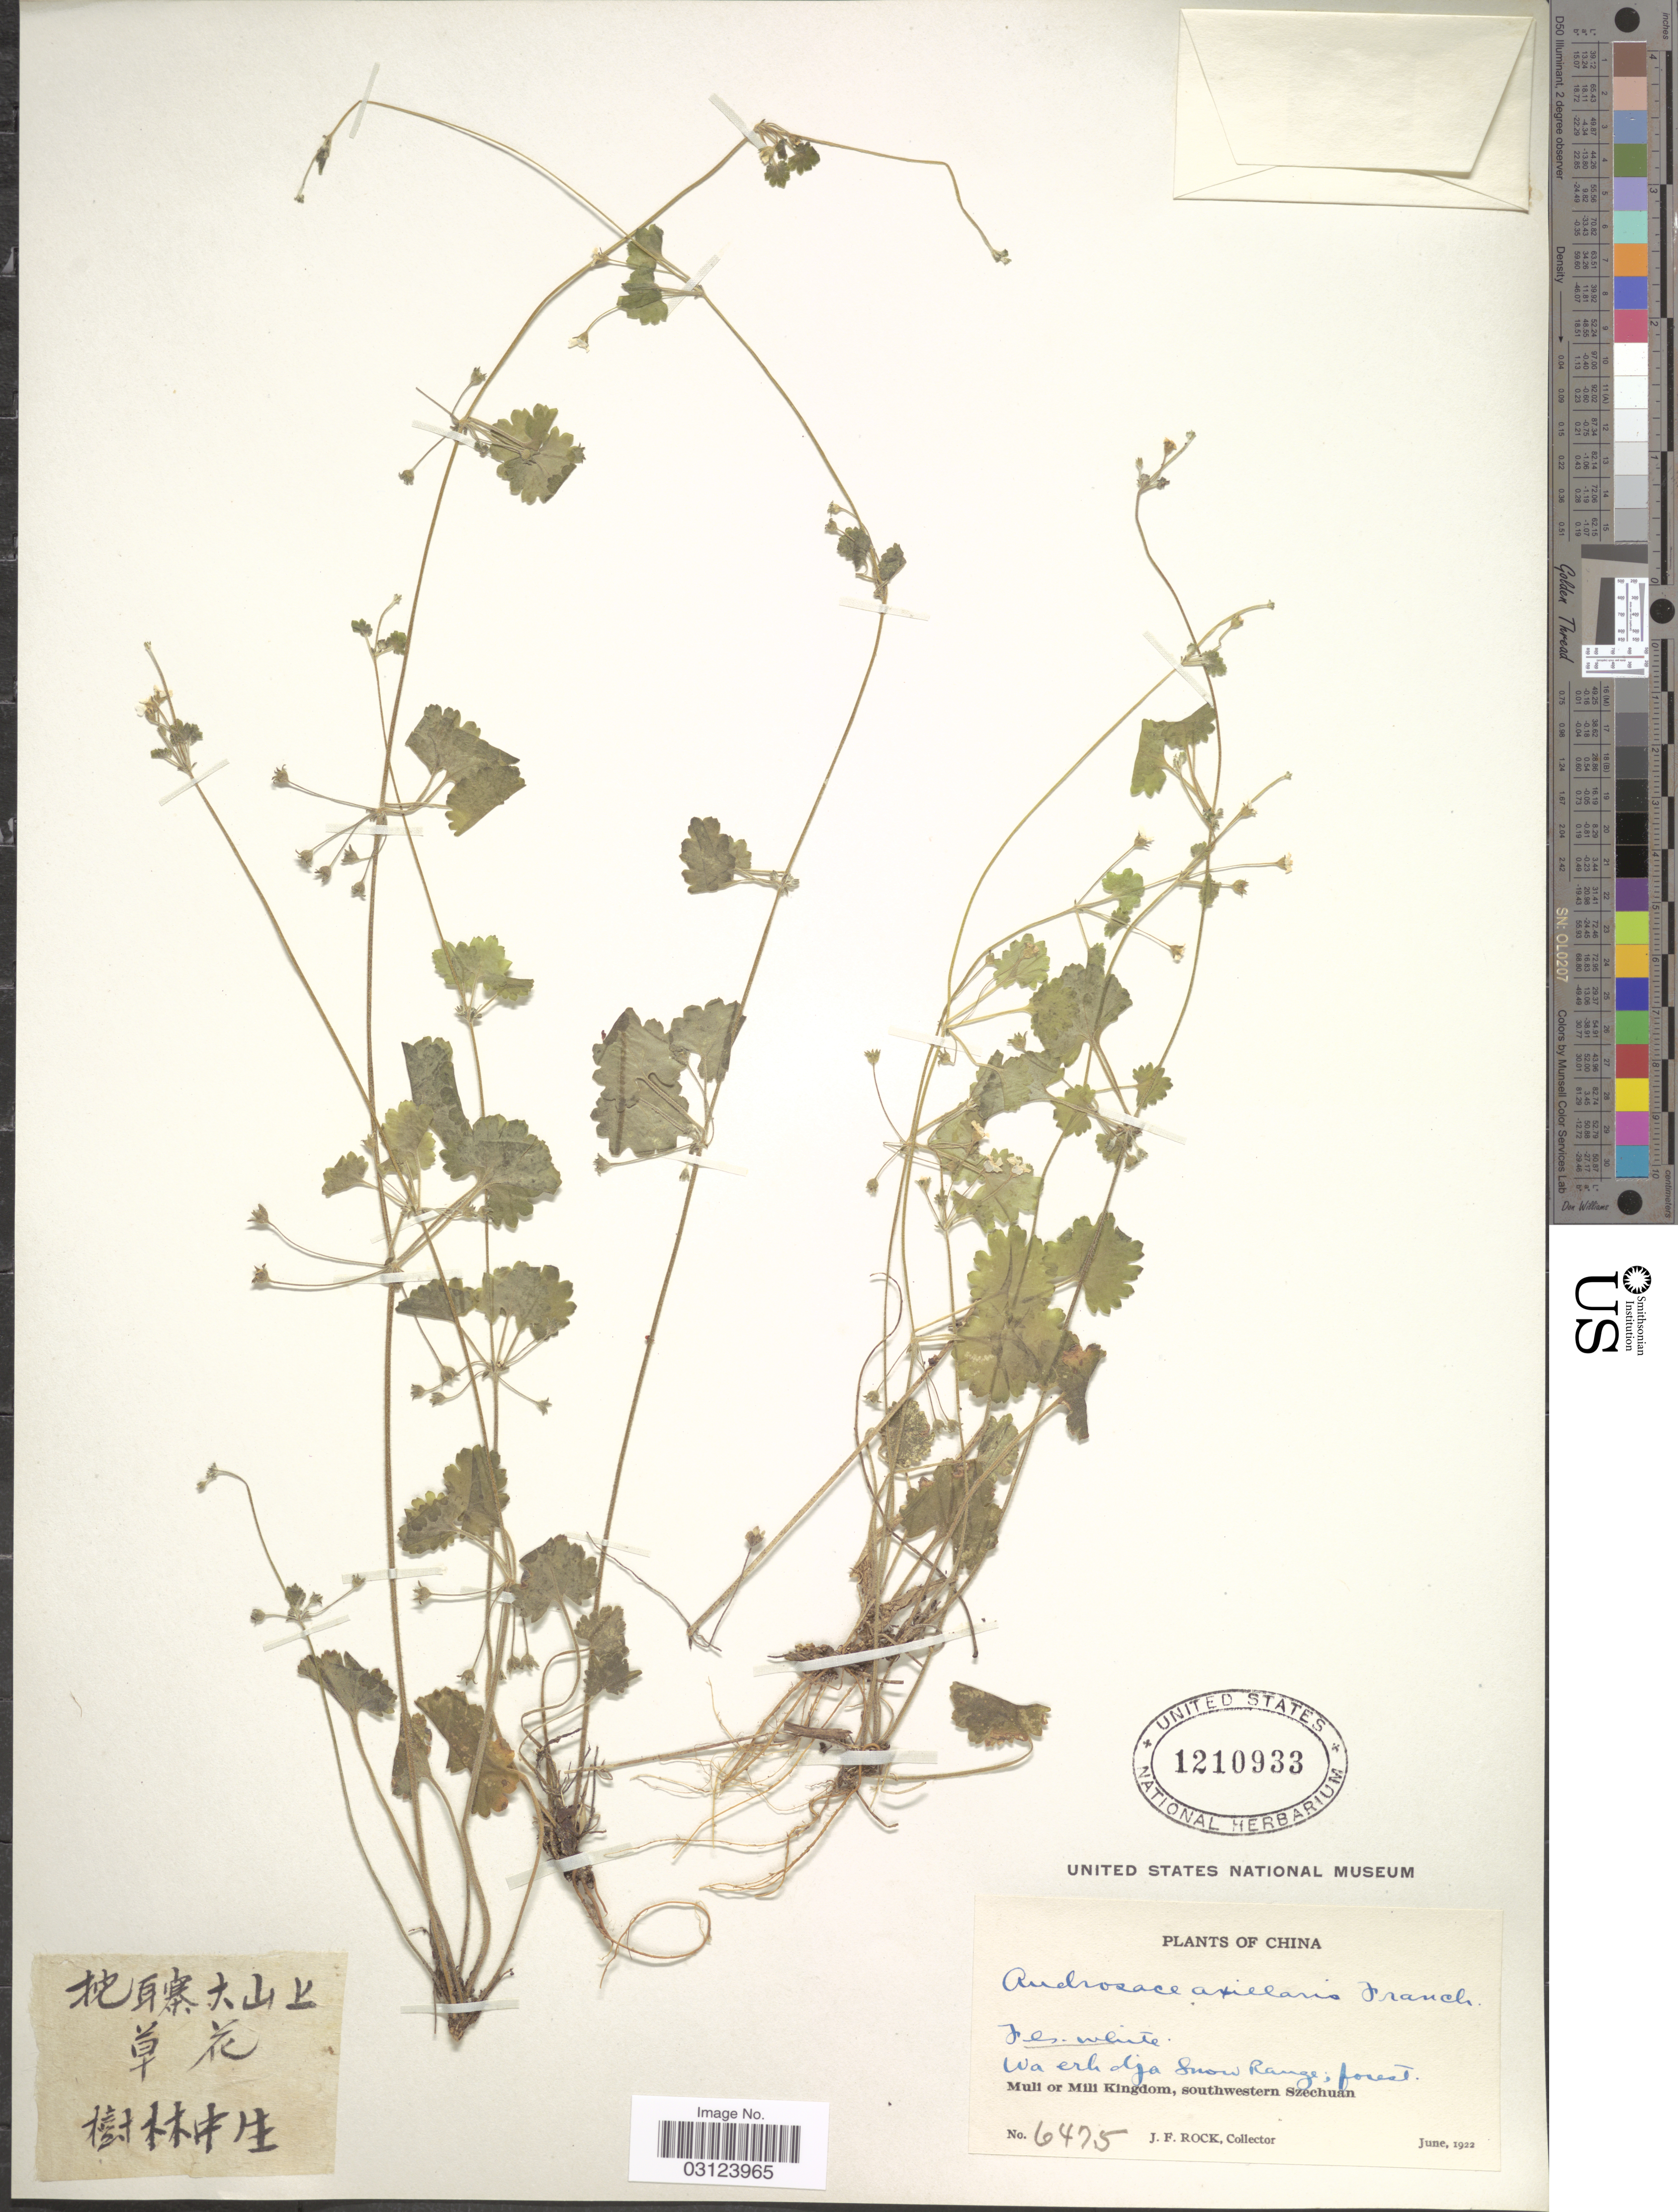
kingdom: Plantae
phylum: Tracheophyta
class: Magnoliopsida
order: Ericales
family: Primulaceae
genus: Androsace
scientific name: Androsace axillaris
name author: (Franch.) Franch.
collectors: J. Rock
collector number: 6475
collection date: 1922-06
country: China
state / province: Sichuan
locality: Wa erh dja Snow Range, Muli or Mili Kingdom, southwestern Szechuan.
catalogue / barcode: US 1210933